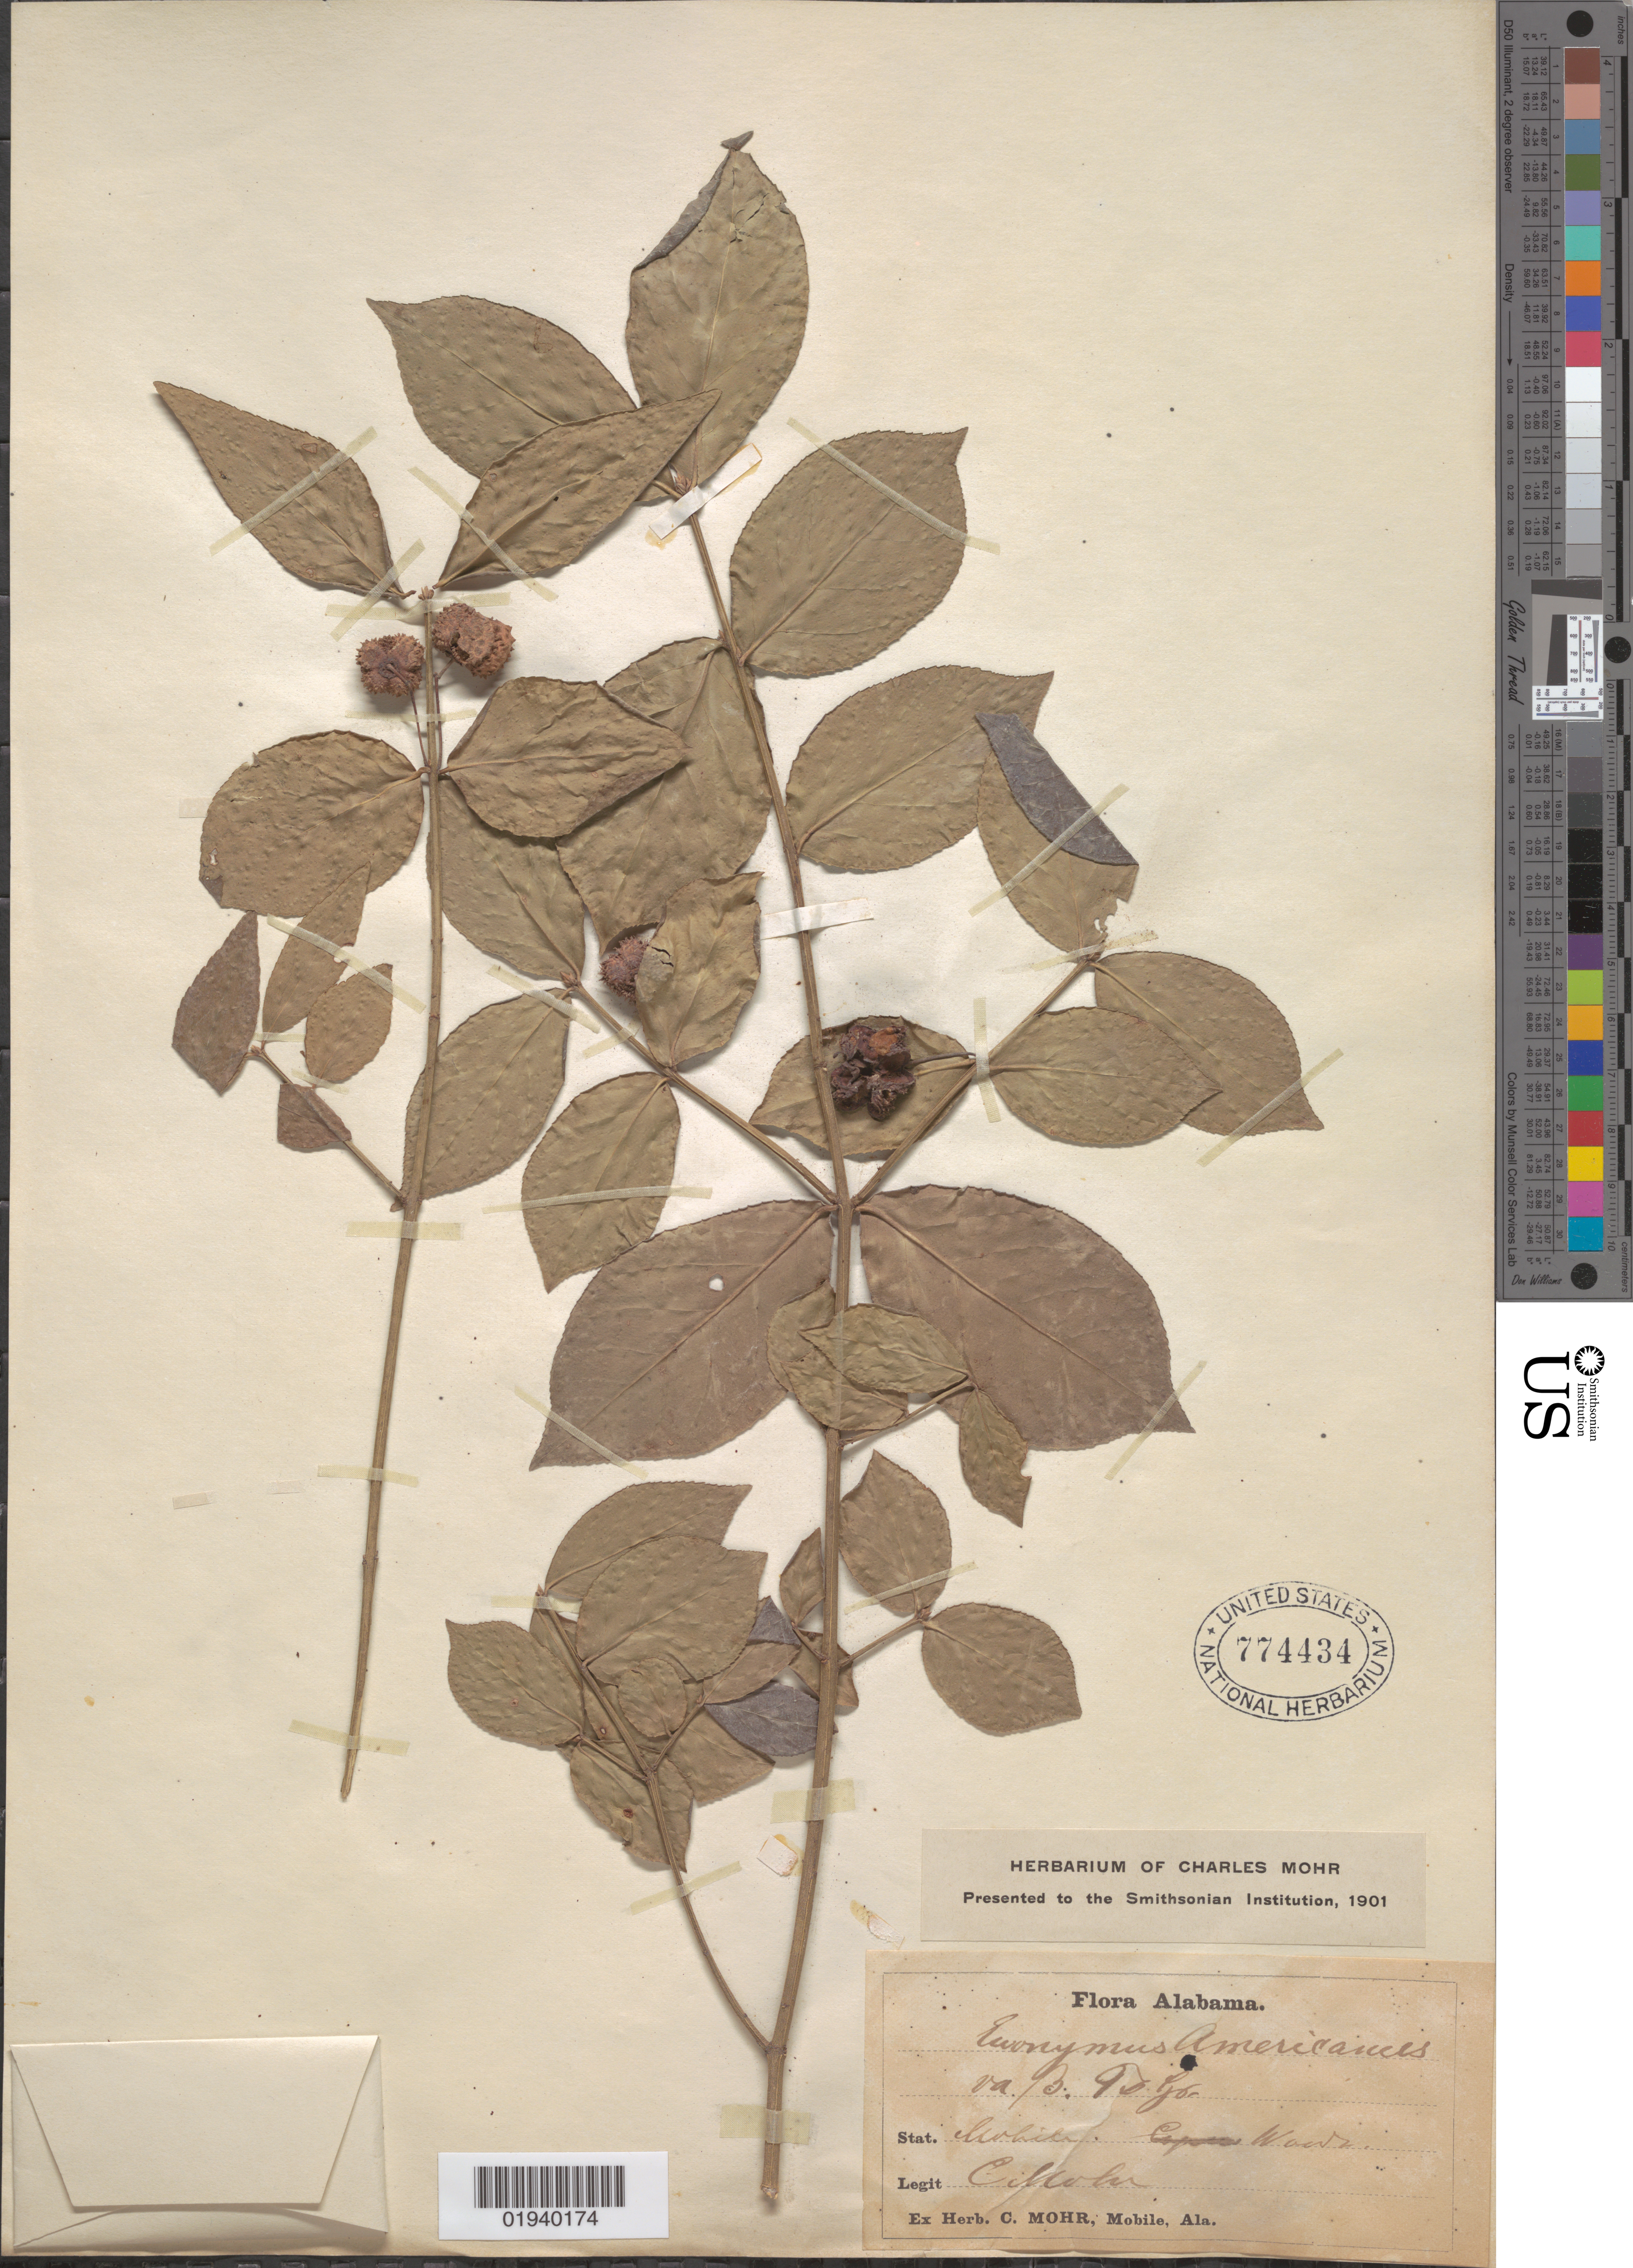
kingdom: Plantae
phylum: Tracheophyta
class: Magnoliopsida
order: Celastrales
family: Celastraceae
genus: Euonymus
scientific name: Euonymus americanus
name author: L.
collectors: C. T. Mohr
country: United States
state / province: Alabama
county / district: Mobile County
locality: Mobile [?]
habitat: Woods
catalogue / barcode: US 774434